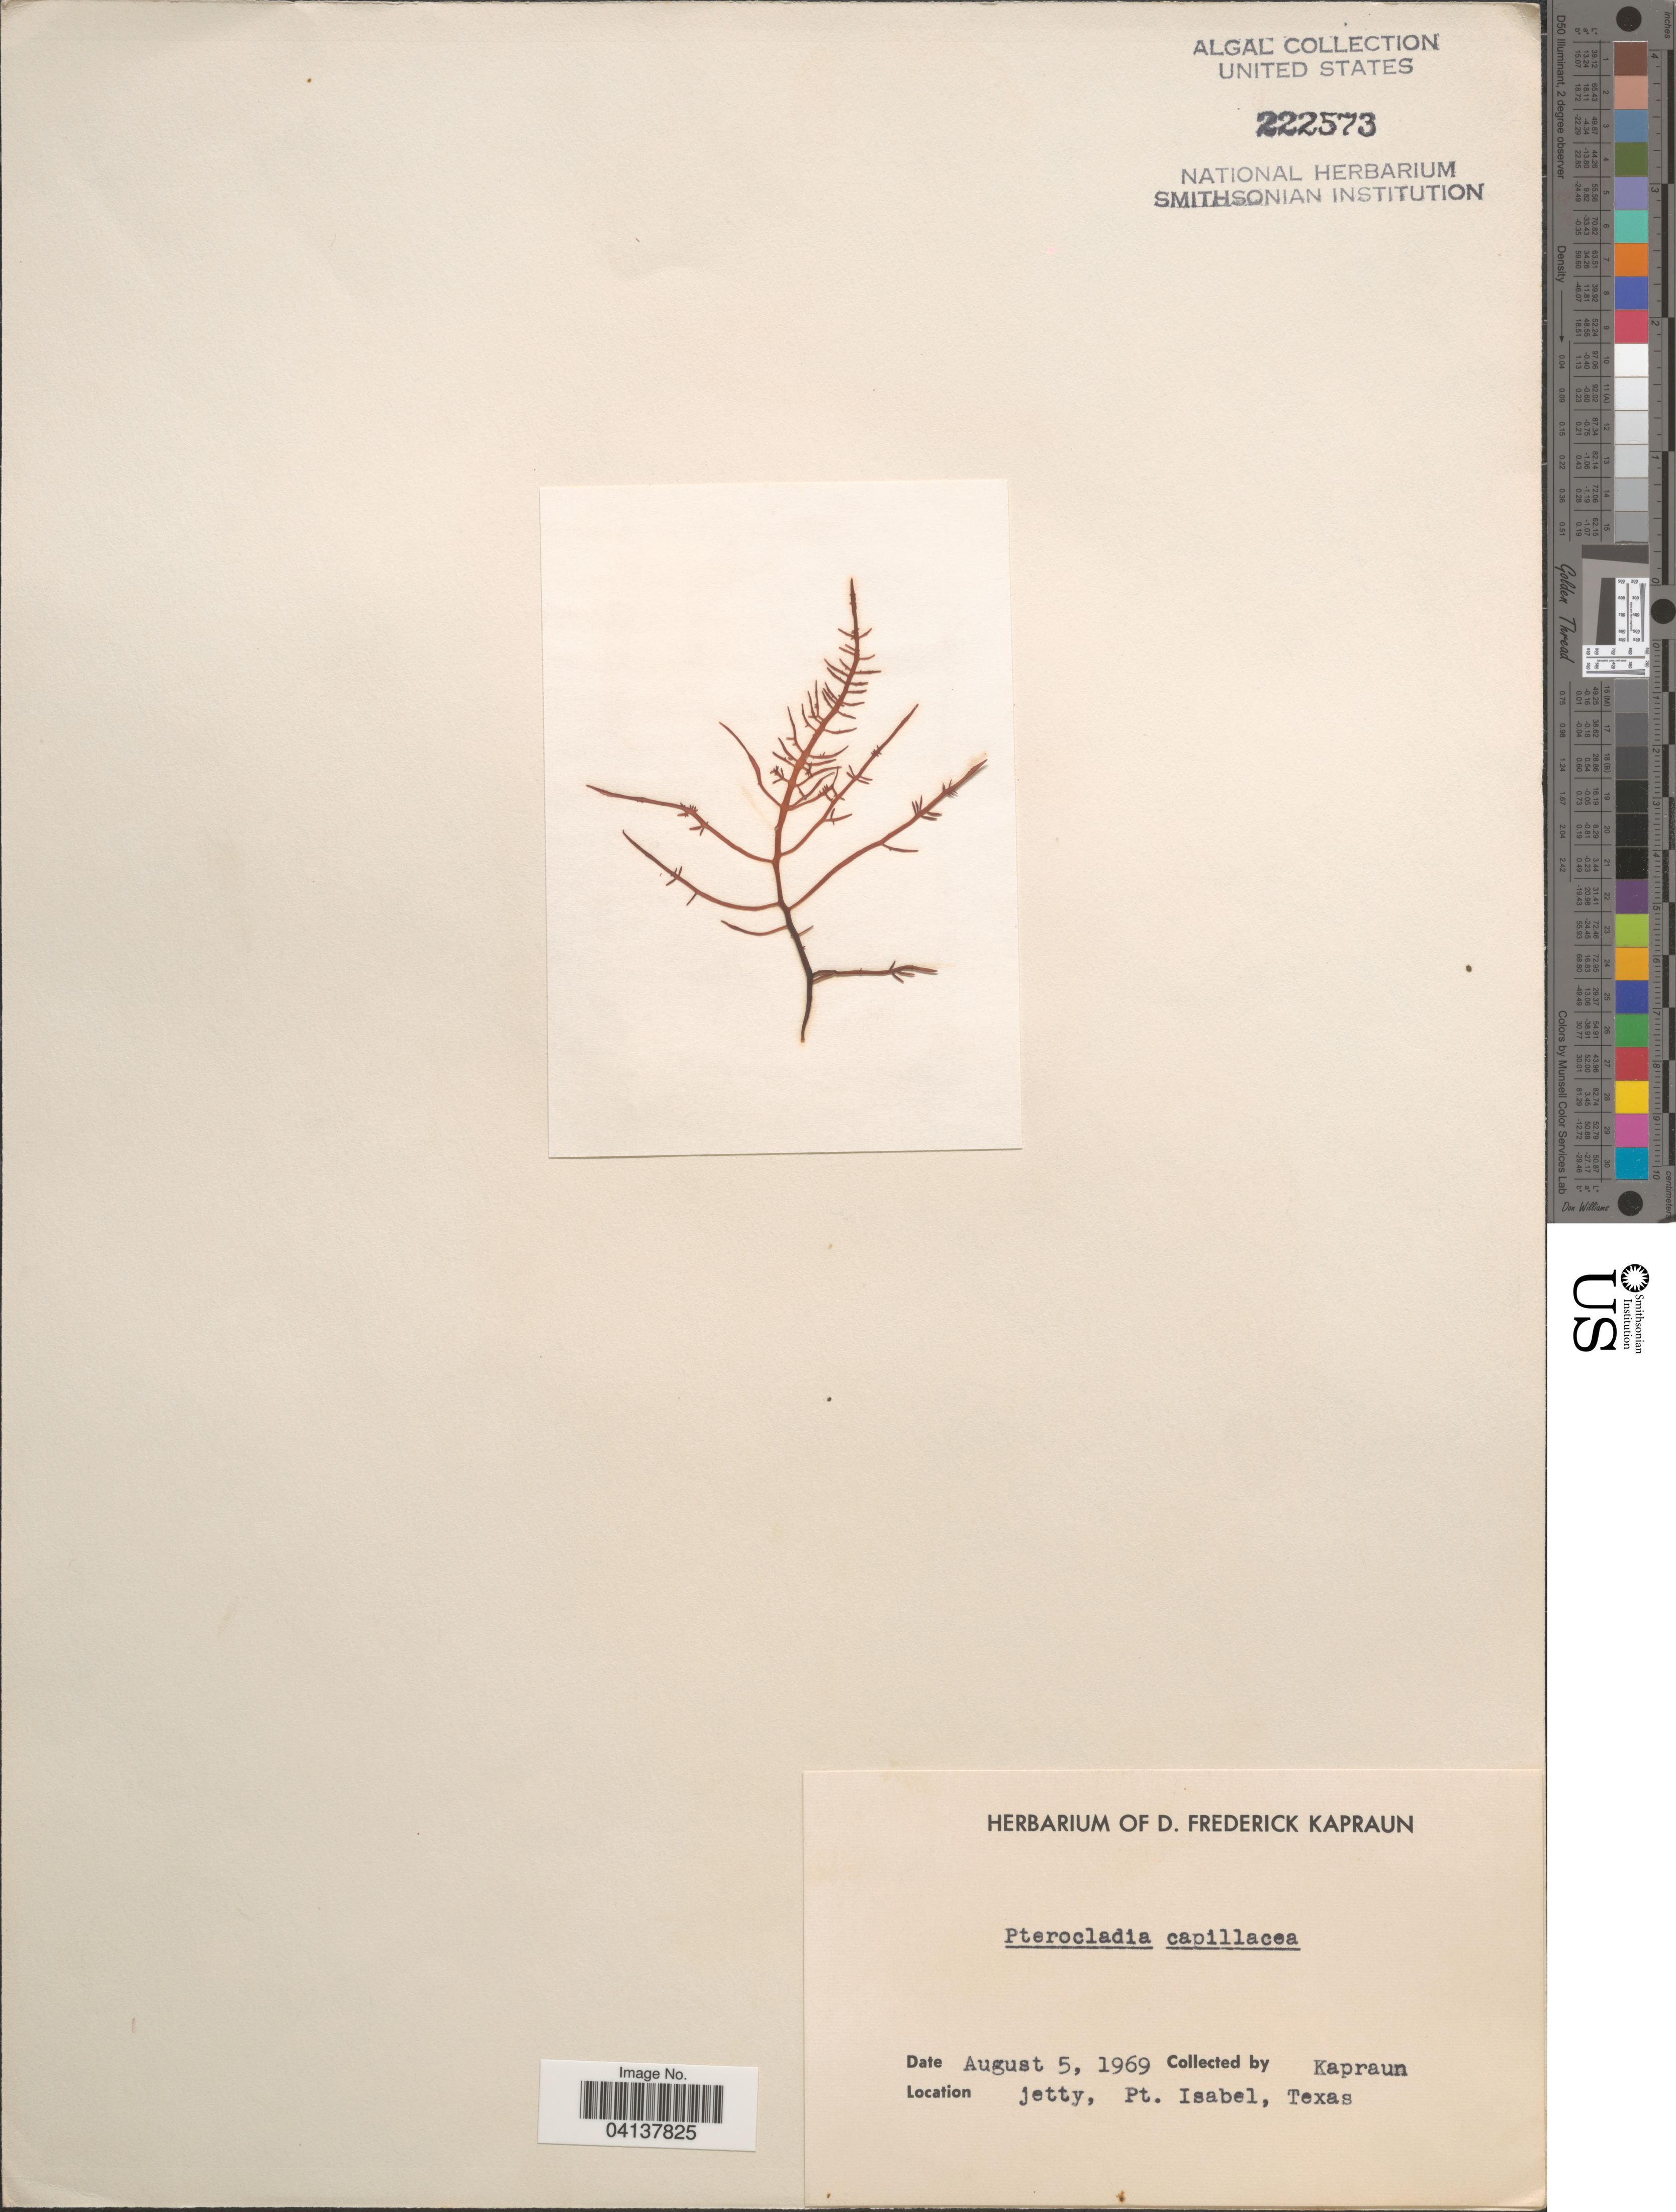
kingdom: Plantae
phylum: Rhodophyta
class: Florideophyceae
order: Gelidiales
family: Pterocladiaceae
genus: Pterocladiella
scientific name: Pterocladiella capillacea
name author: (S.G. Gmel.) Santelices & Hommers.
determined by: Algae name updating Project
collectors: D. F. Kapraun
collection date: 1969-08-05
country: United States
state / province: Texas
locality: Jetty, Pt. Isabel.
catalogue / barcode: US 222573